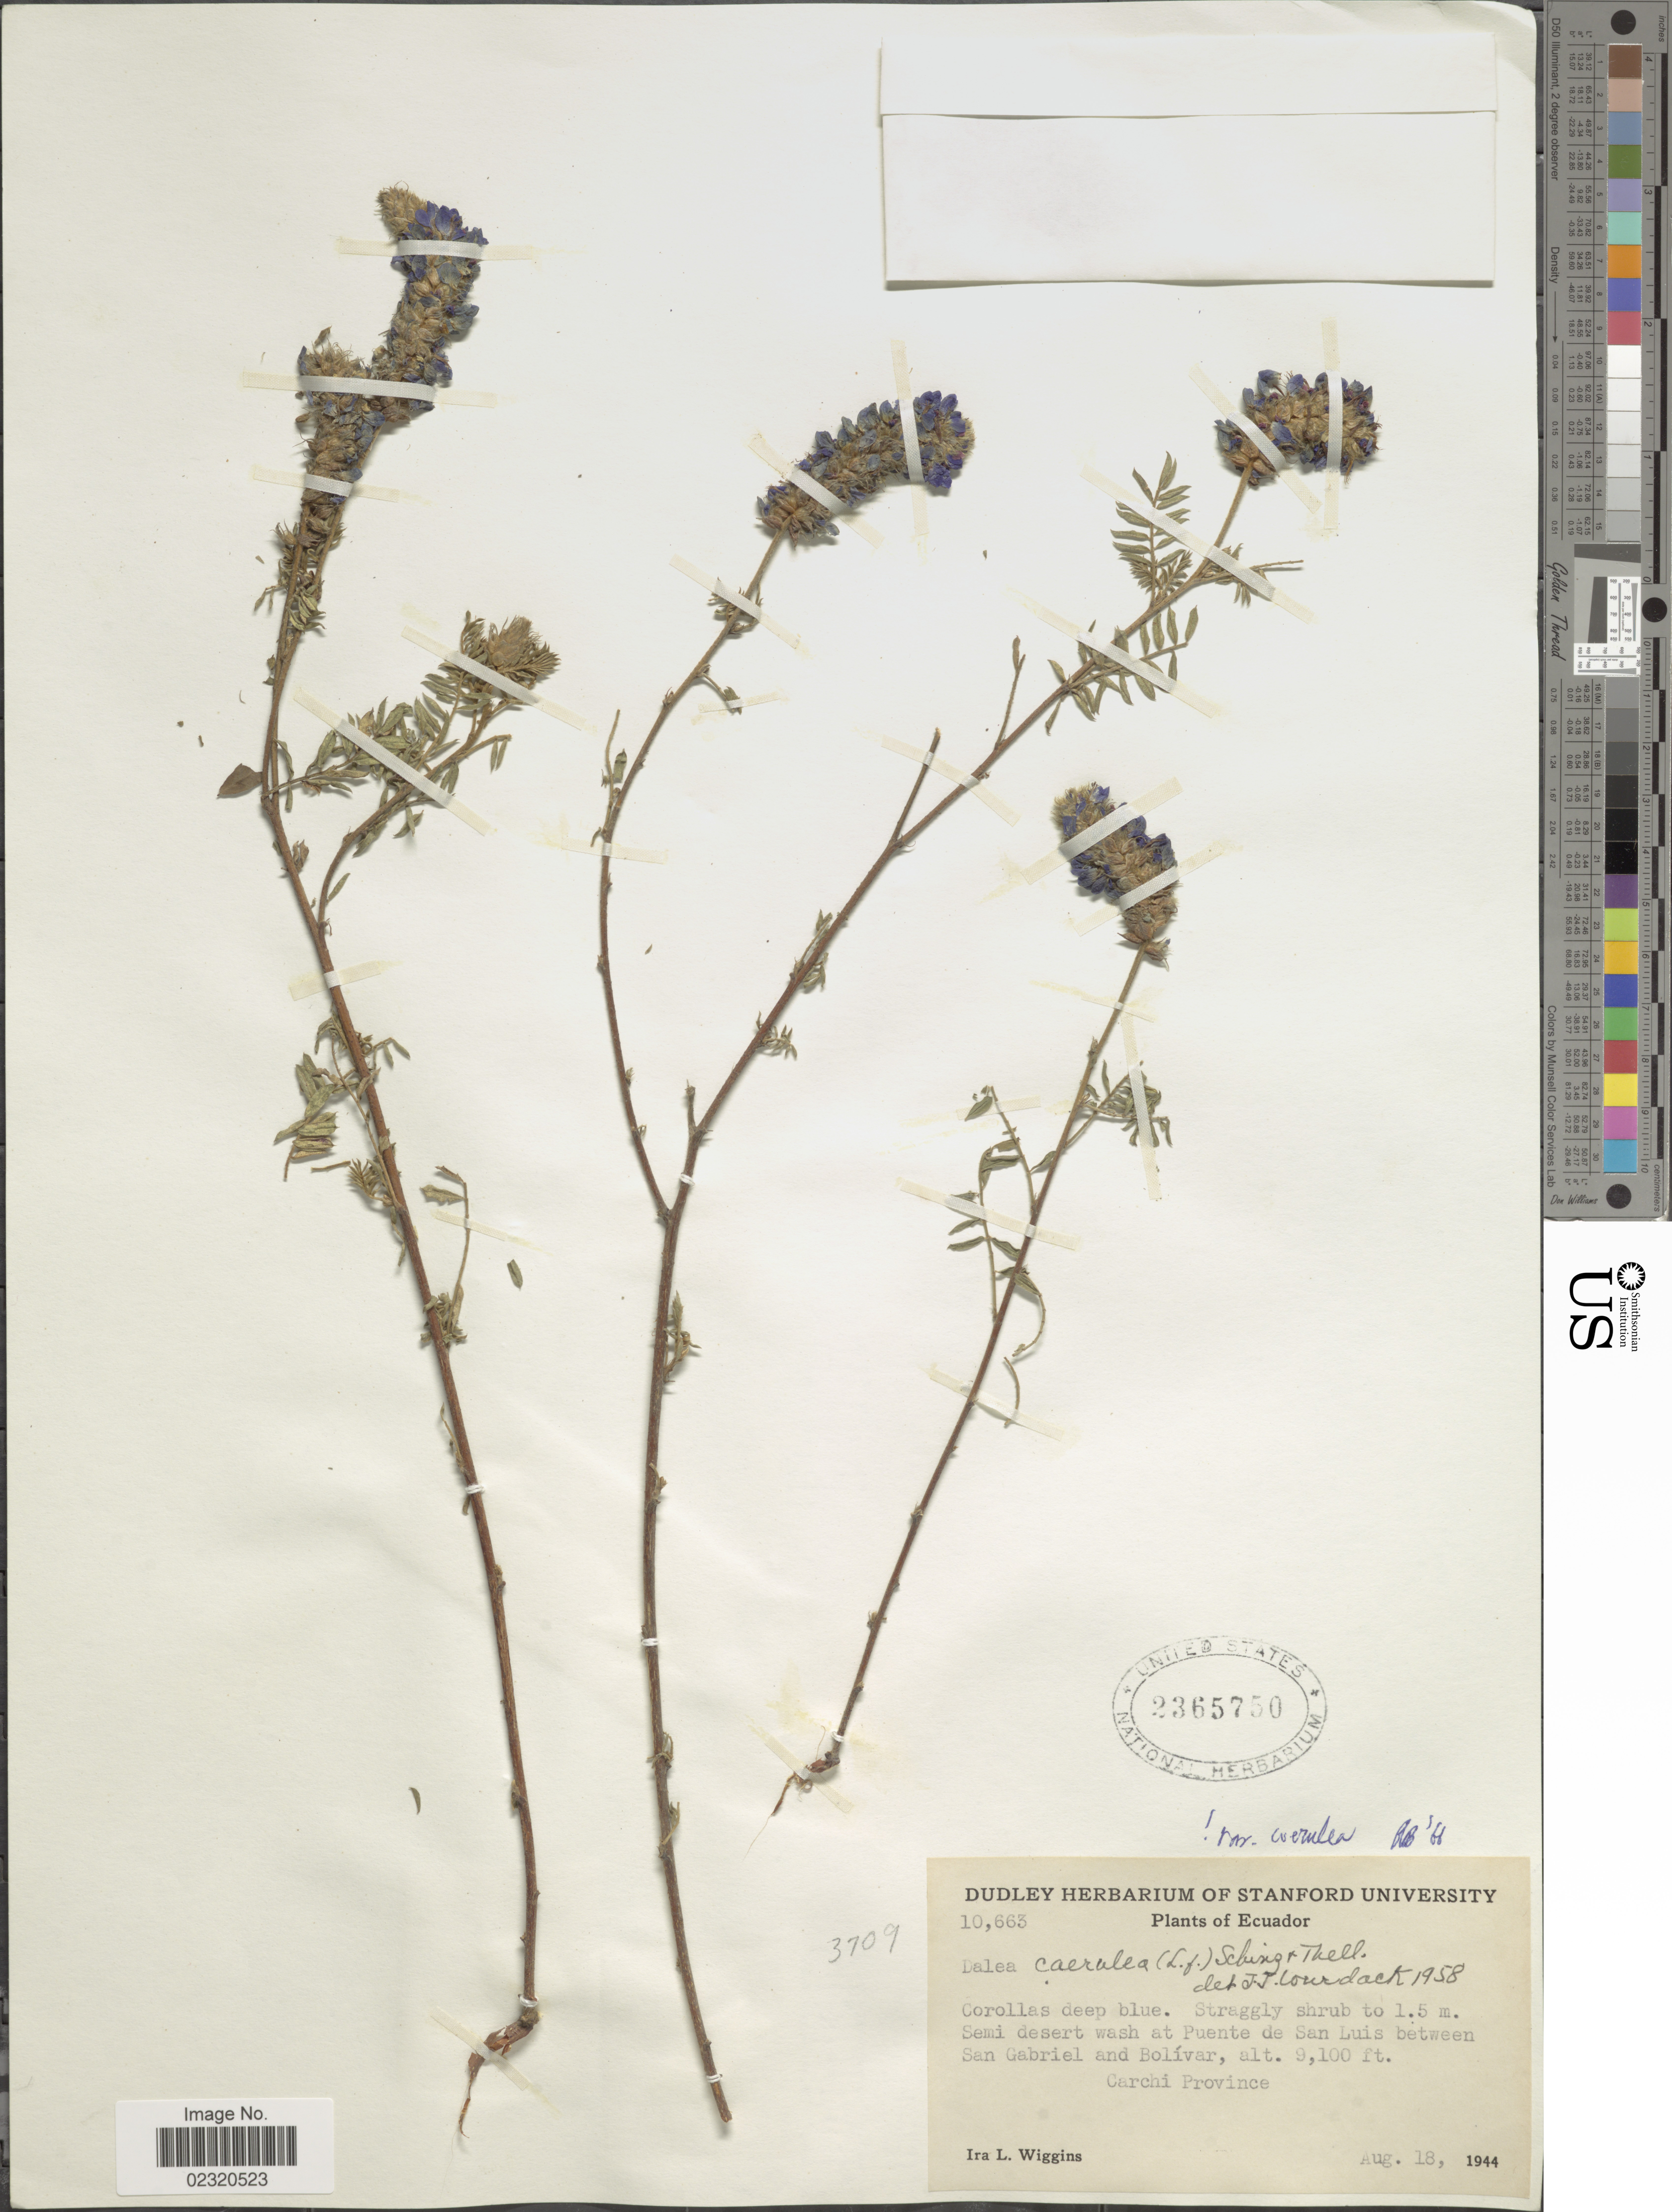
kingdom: Plantae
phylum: Tracheophyta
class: Magnoliopsida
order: Fabales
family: Fabaceae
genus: Dalea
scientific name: Dalea coerulea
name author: (L. f.) Schinz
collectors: I. L. Wiggins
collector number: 10663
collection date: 1944-08-18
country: Ecuador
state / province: Carchi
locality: Puente de San Luis between San Gabriel and Bolivar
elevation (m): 2774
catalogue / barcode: US 2365750